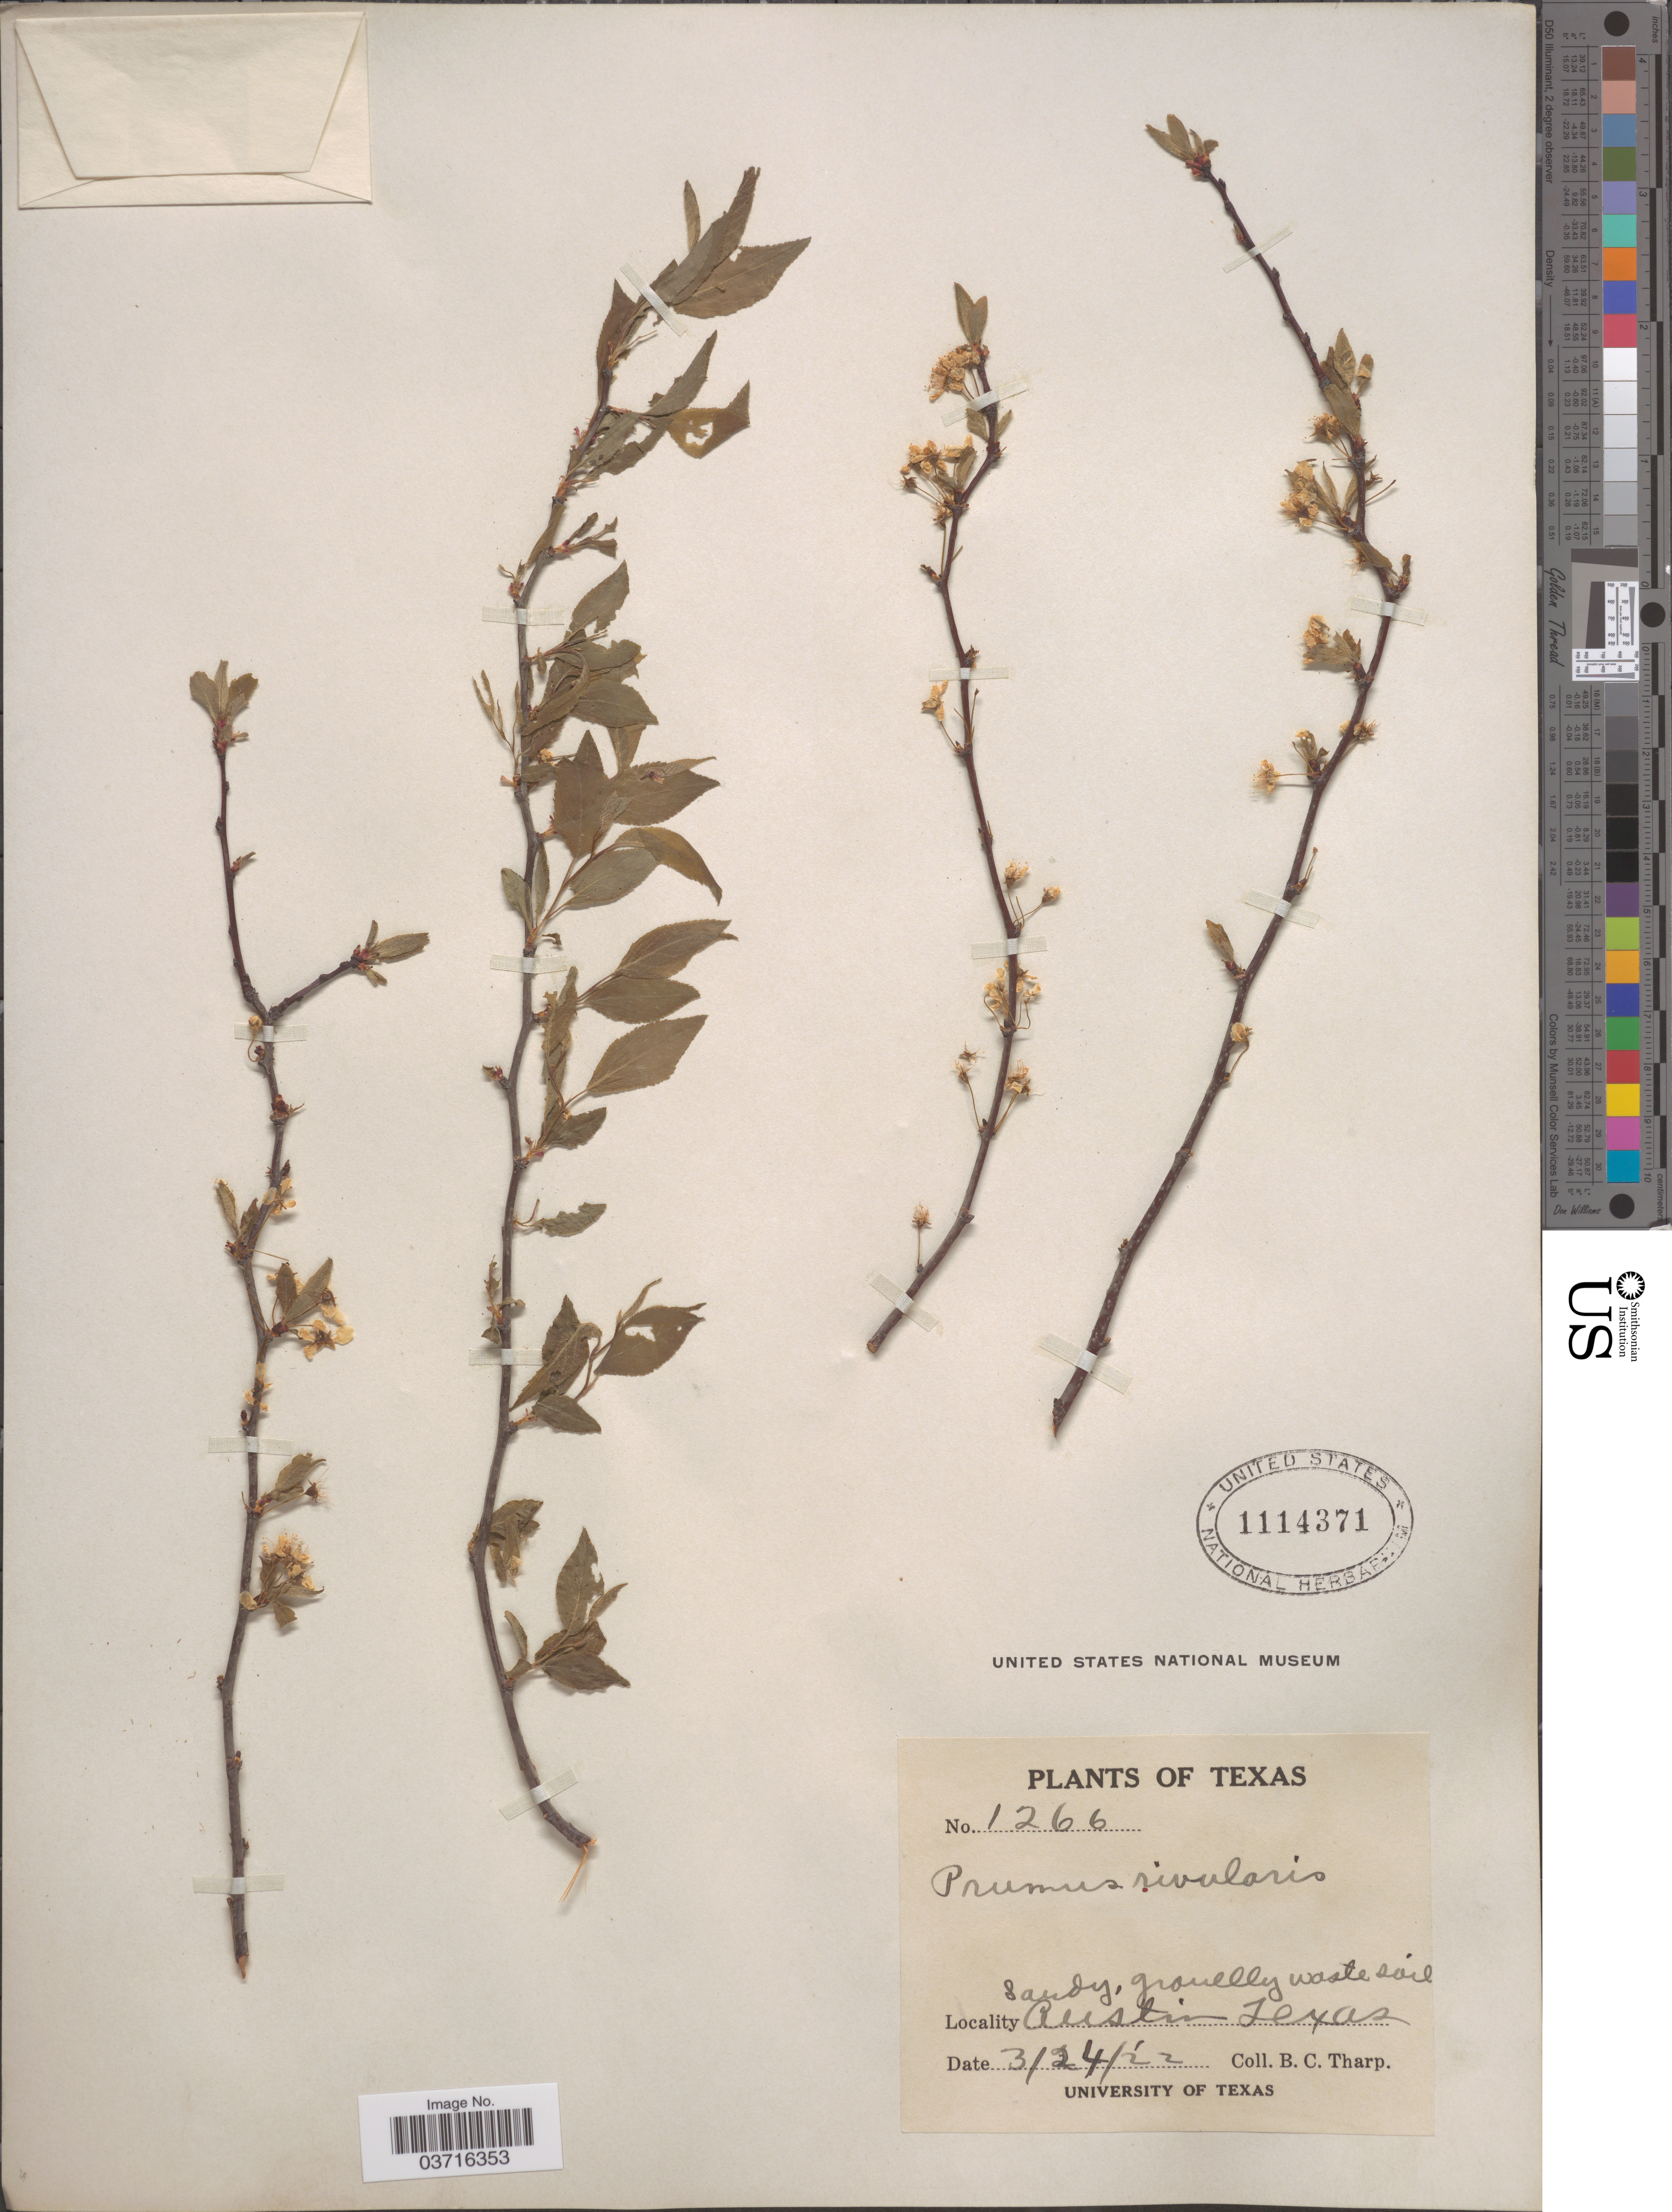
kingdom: Plantae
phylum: Tracheophyta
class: Magnoliopsida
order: Rosales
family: Rosaceae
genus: Prunus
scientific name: Prunus rivularis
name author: Scheele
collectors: B. C. Tharp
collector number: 1266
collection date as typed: Transcribed d/m/y: 24/3/22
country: United States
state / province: Texas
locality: Austin.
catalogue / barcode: US 1114371